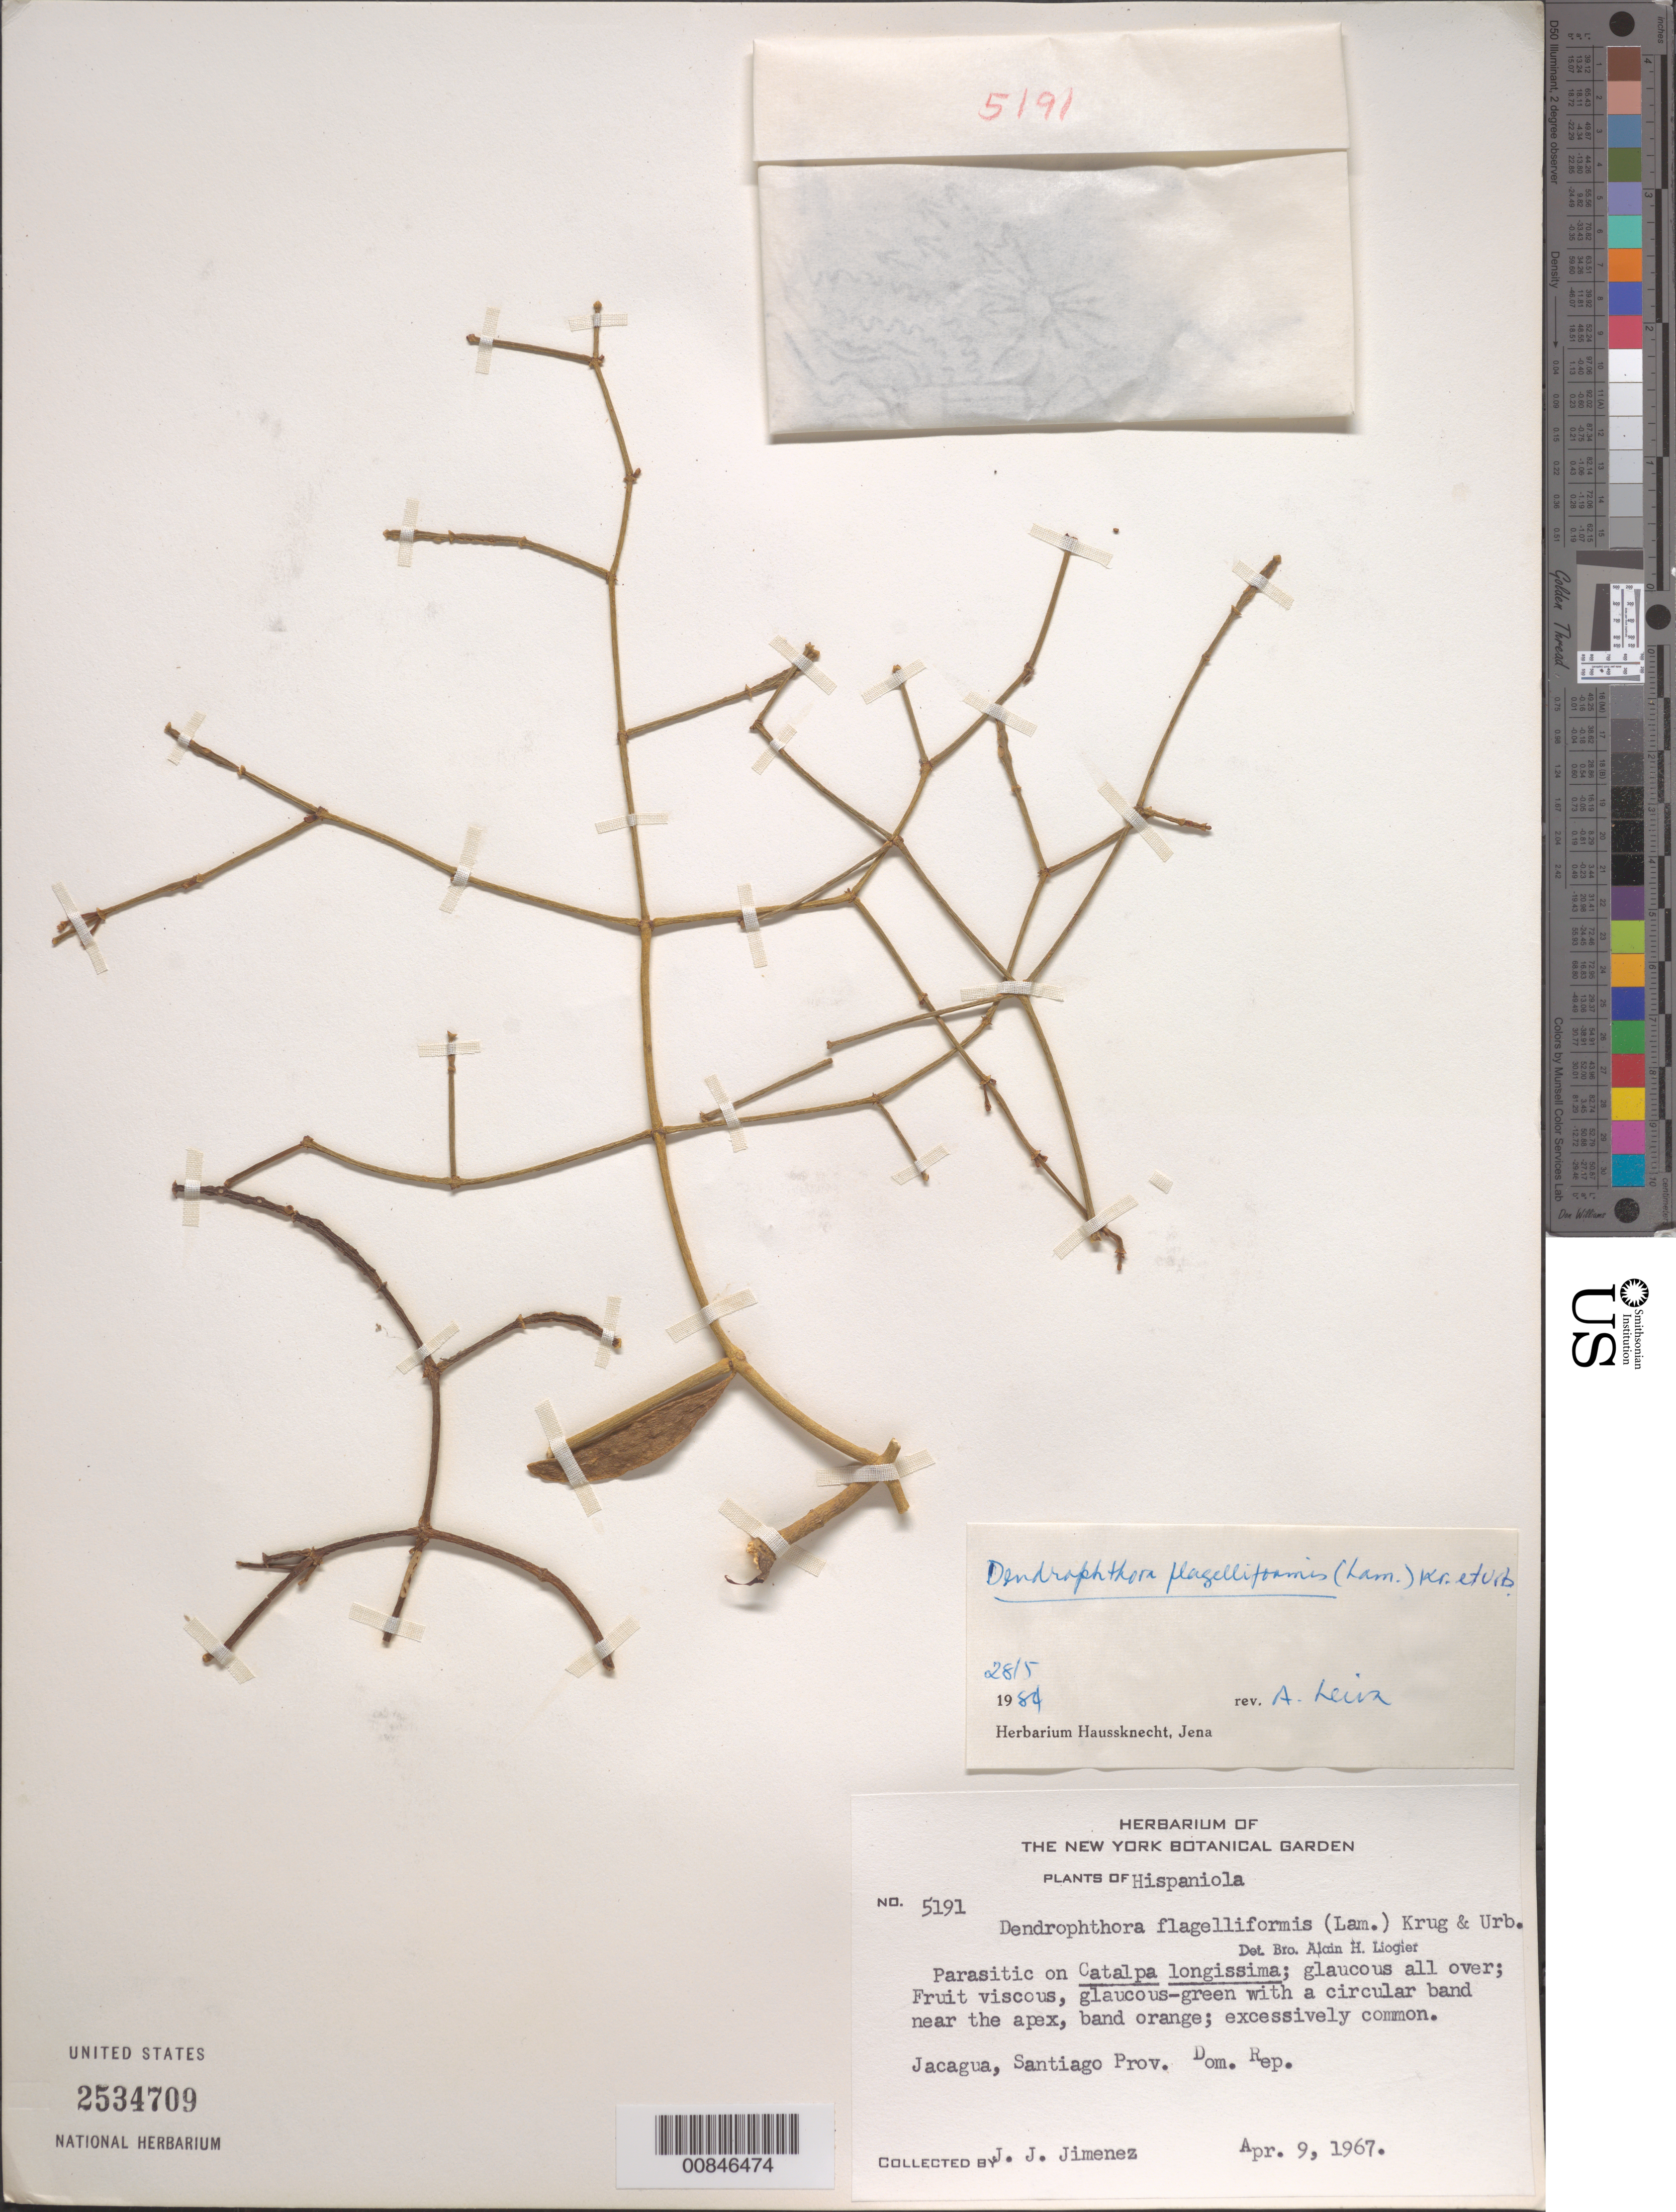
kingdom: Plantae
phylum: Tracheophyta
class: Magnoliopsida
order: Santalales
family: Viscaceae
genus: Dendrophthora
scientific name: Dendrophthora flagelliformis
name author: (Lam.) Krug & Urb.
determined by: Leiva, A.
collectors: J. J. Jiménez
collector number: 5191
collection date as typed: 09 Apr 1967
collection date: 1967-04-09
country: Dominican Republic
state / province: Santiago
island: Hispaniola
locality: Jacagua.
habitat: On Catalpa longissima.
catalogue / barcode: US 2534709